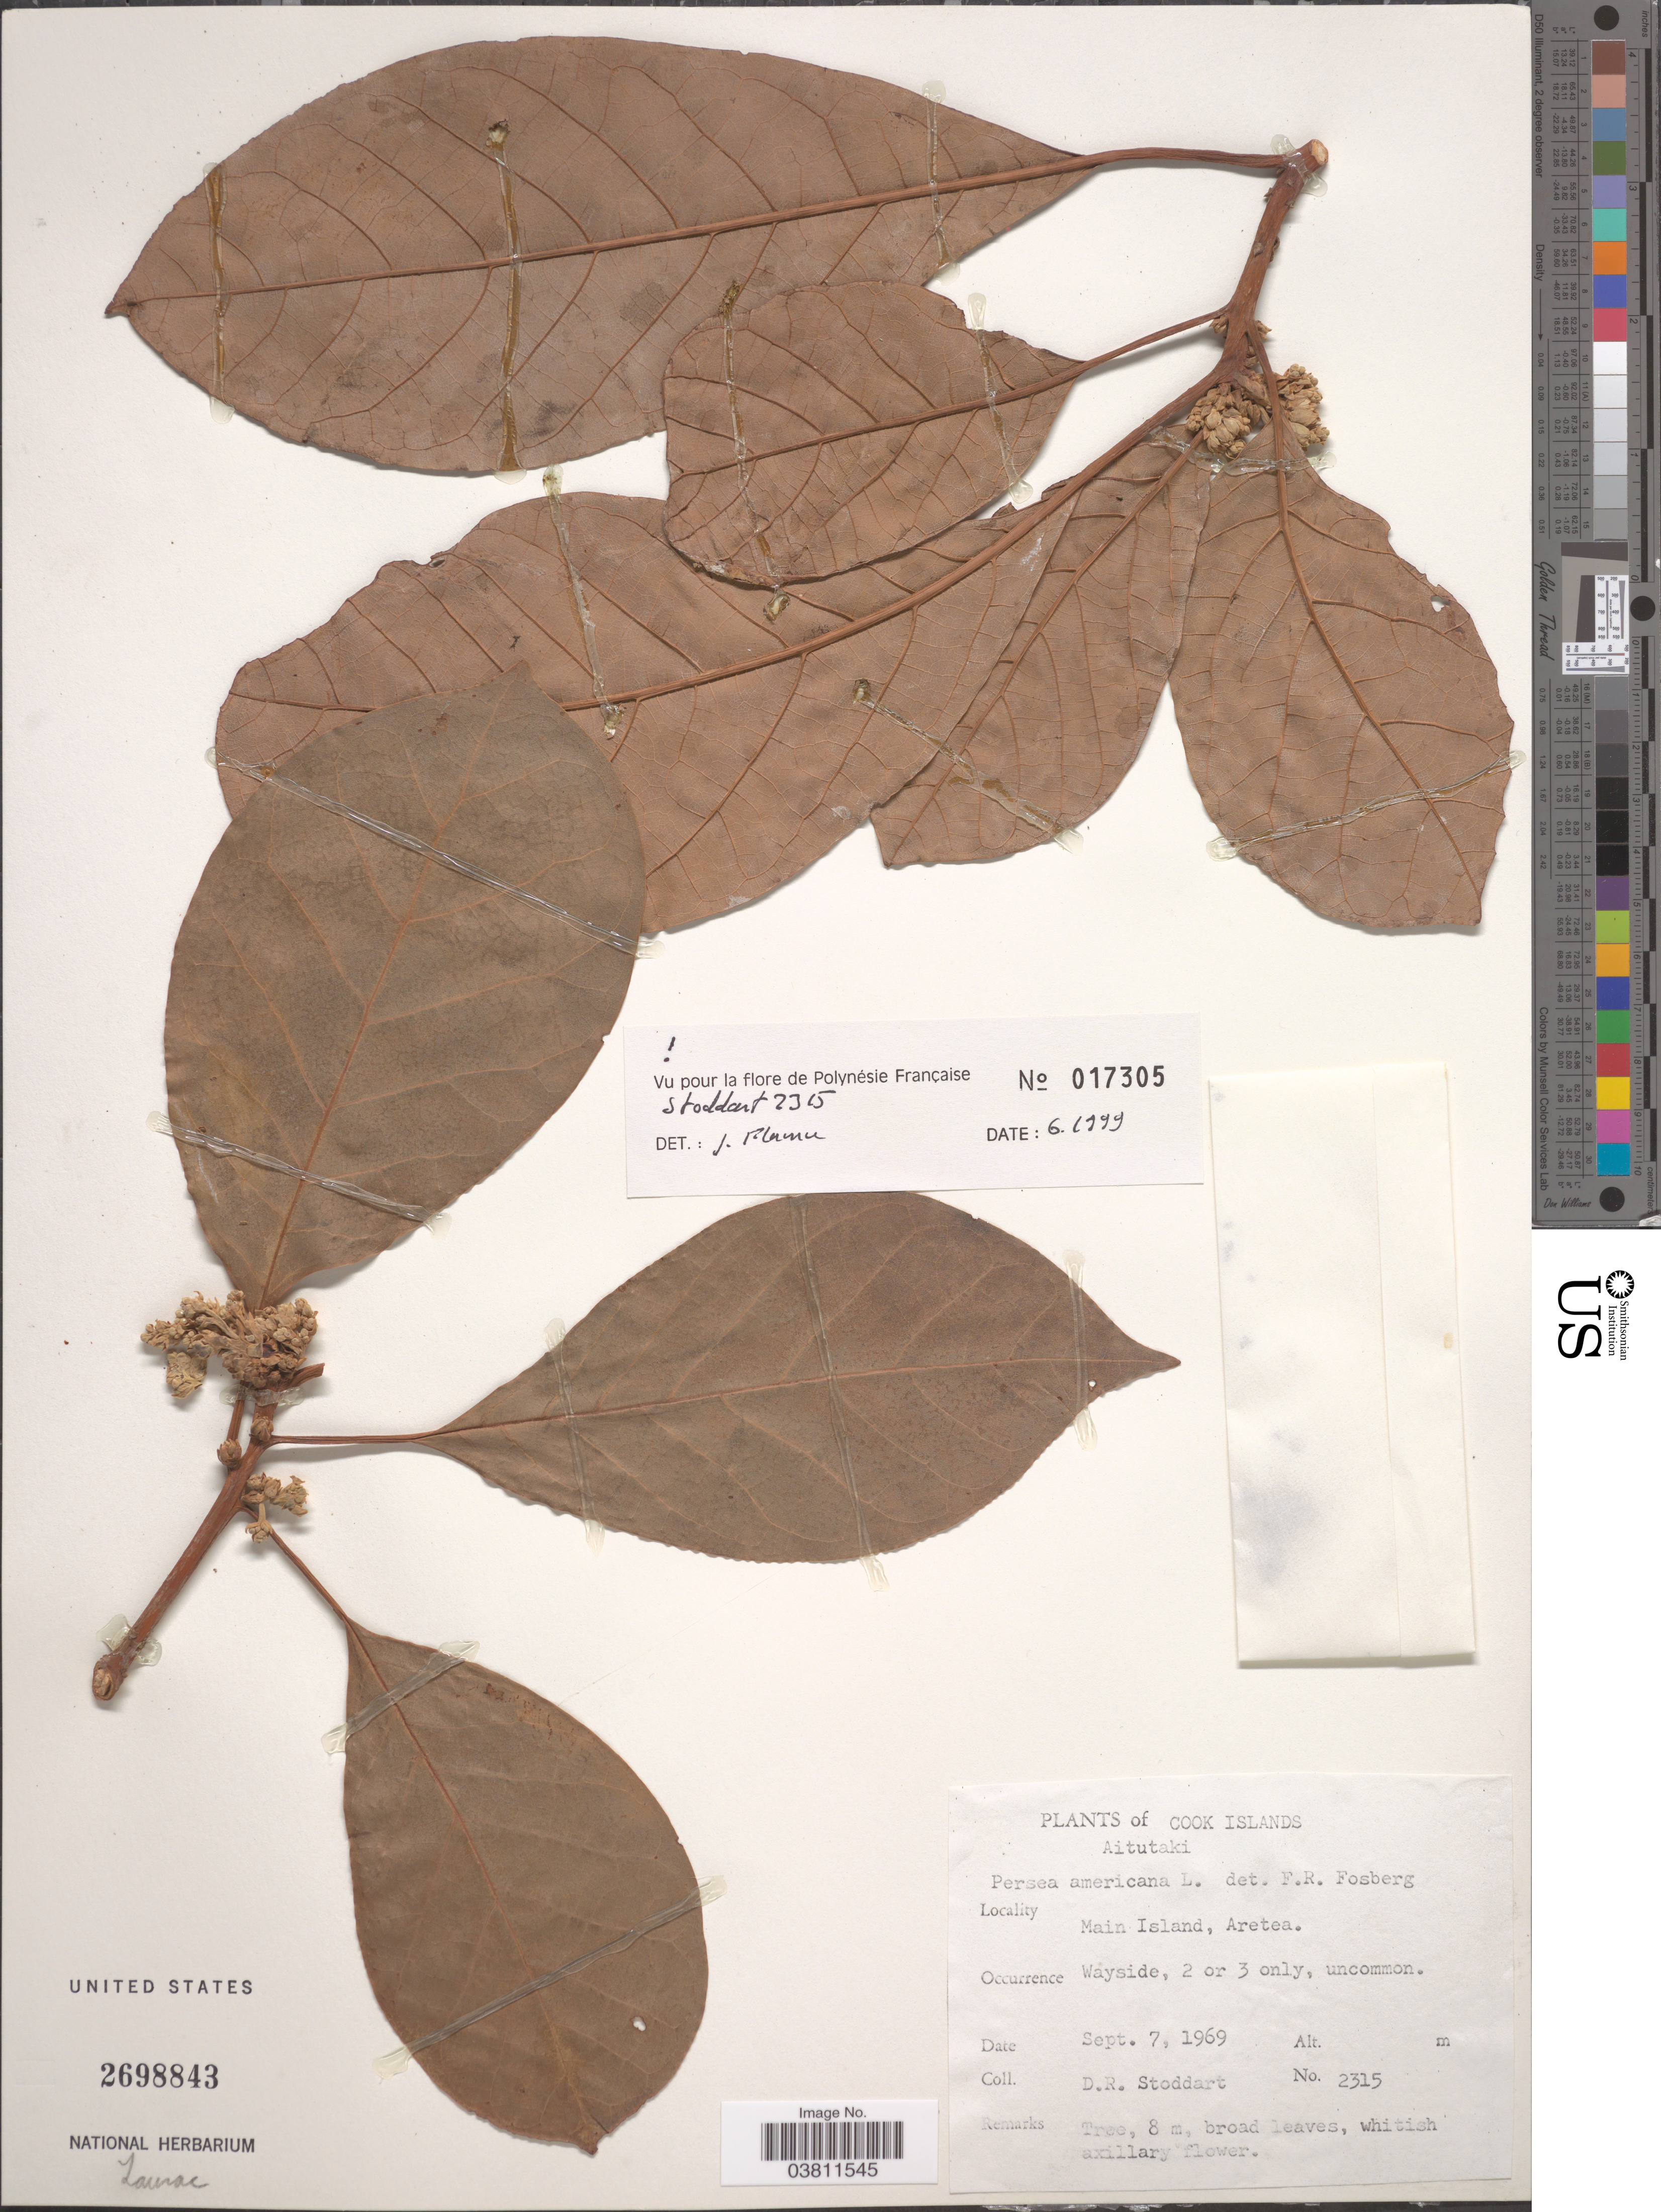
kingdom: Plantae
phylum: Tracheophyta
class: Magnoliopsida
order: Laurales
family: Lauraceae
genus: Persea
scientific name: Persea americana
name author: Mill.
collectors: D. R. Stoddart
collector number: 2315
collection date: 1969-09-07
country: Cook Islands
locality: Aitutaki. Main Island, Aretea.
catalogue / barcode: US 2698843